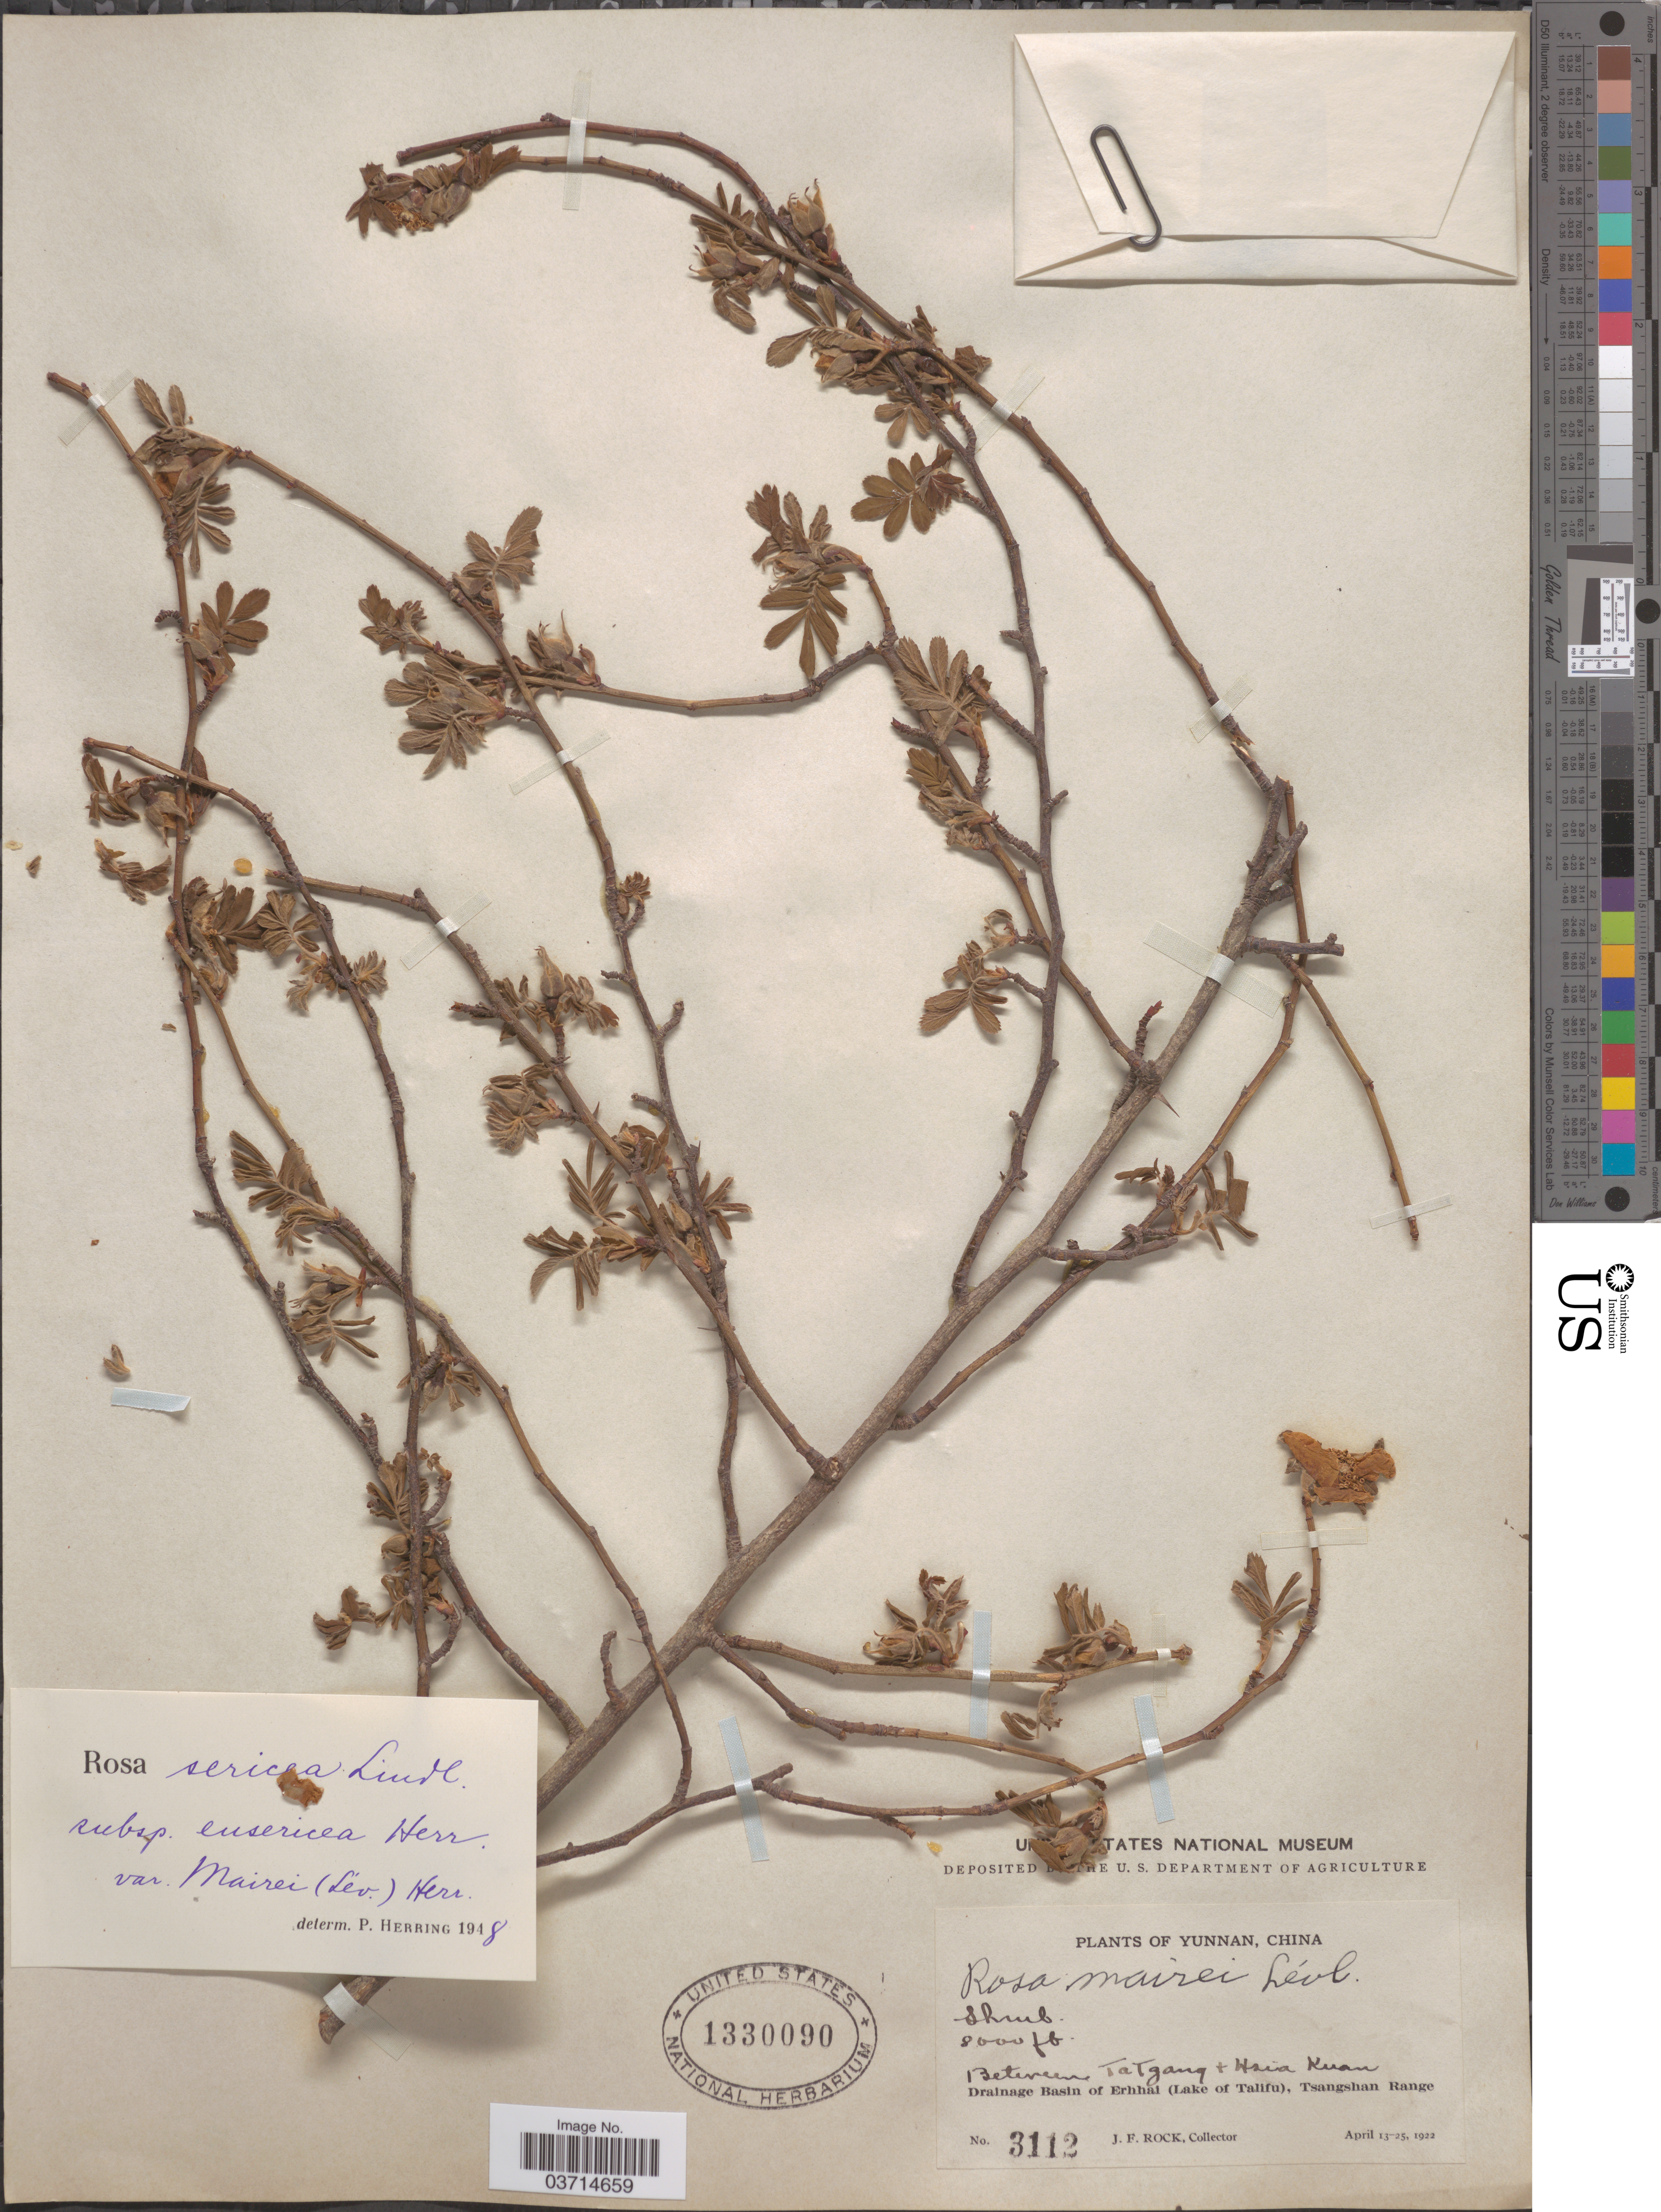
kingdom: Plantae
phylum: Tracheophyta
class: Magnoliopsida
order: Rosales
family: Rosaceae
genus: Rosa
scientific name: Rosa maieri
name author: H. Lév.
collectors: J. Rock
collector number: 3112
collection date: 1922-04-13/1922-04-25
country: China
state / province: Yunnan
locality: Between Tatgang + Hsia Kuan. [interpreted] Drainage Basin of Erhhai (Lake of Talifu), Tsangshan Range.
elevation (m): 2438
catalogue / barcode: US 1330090